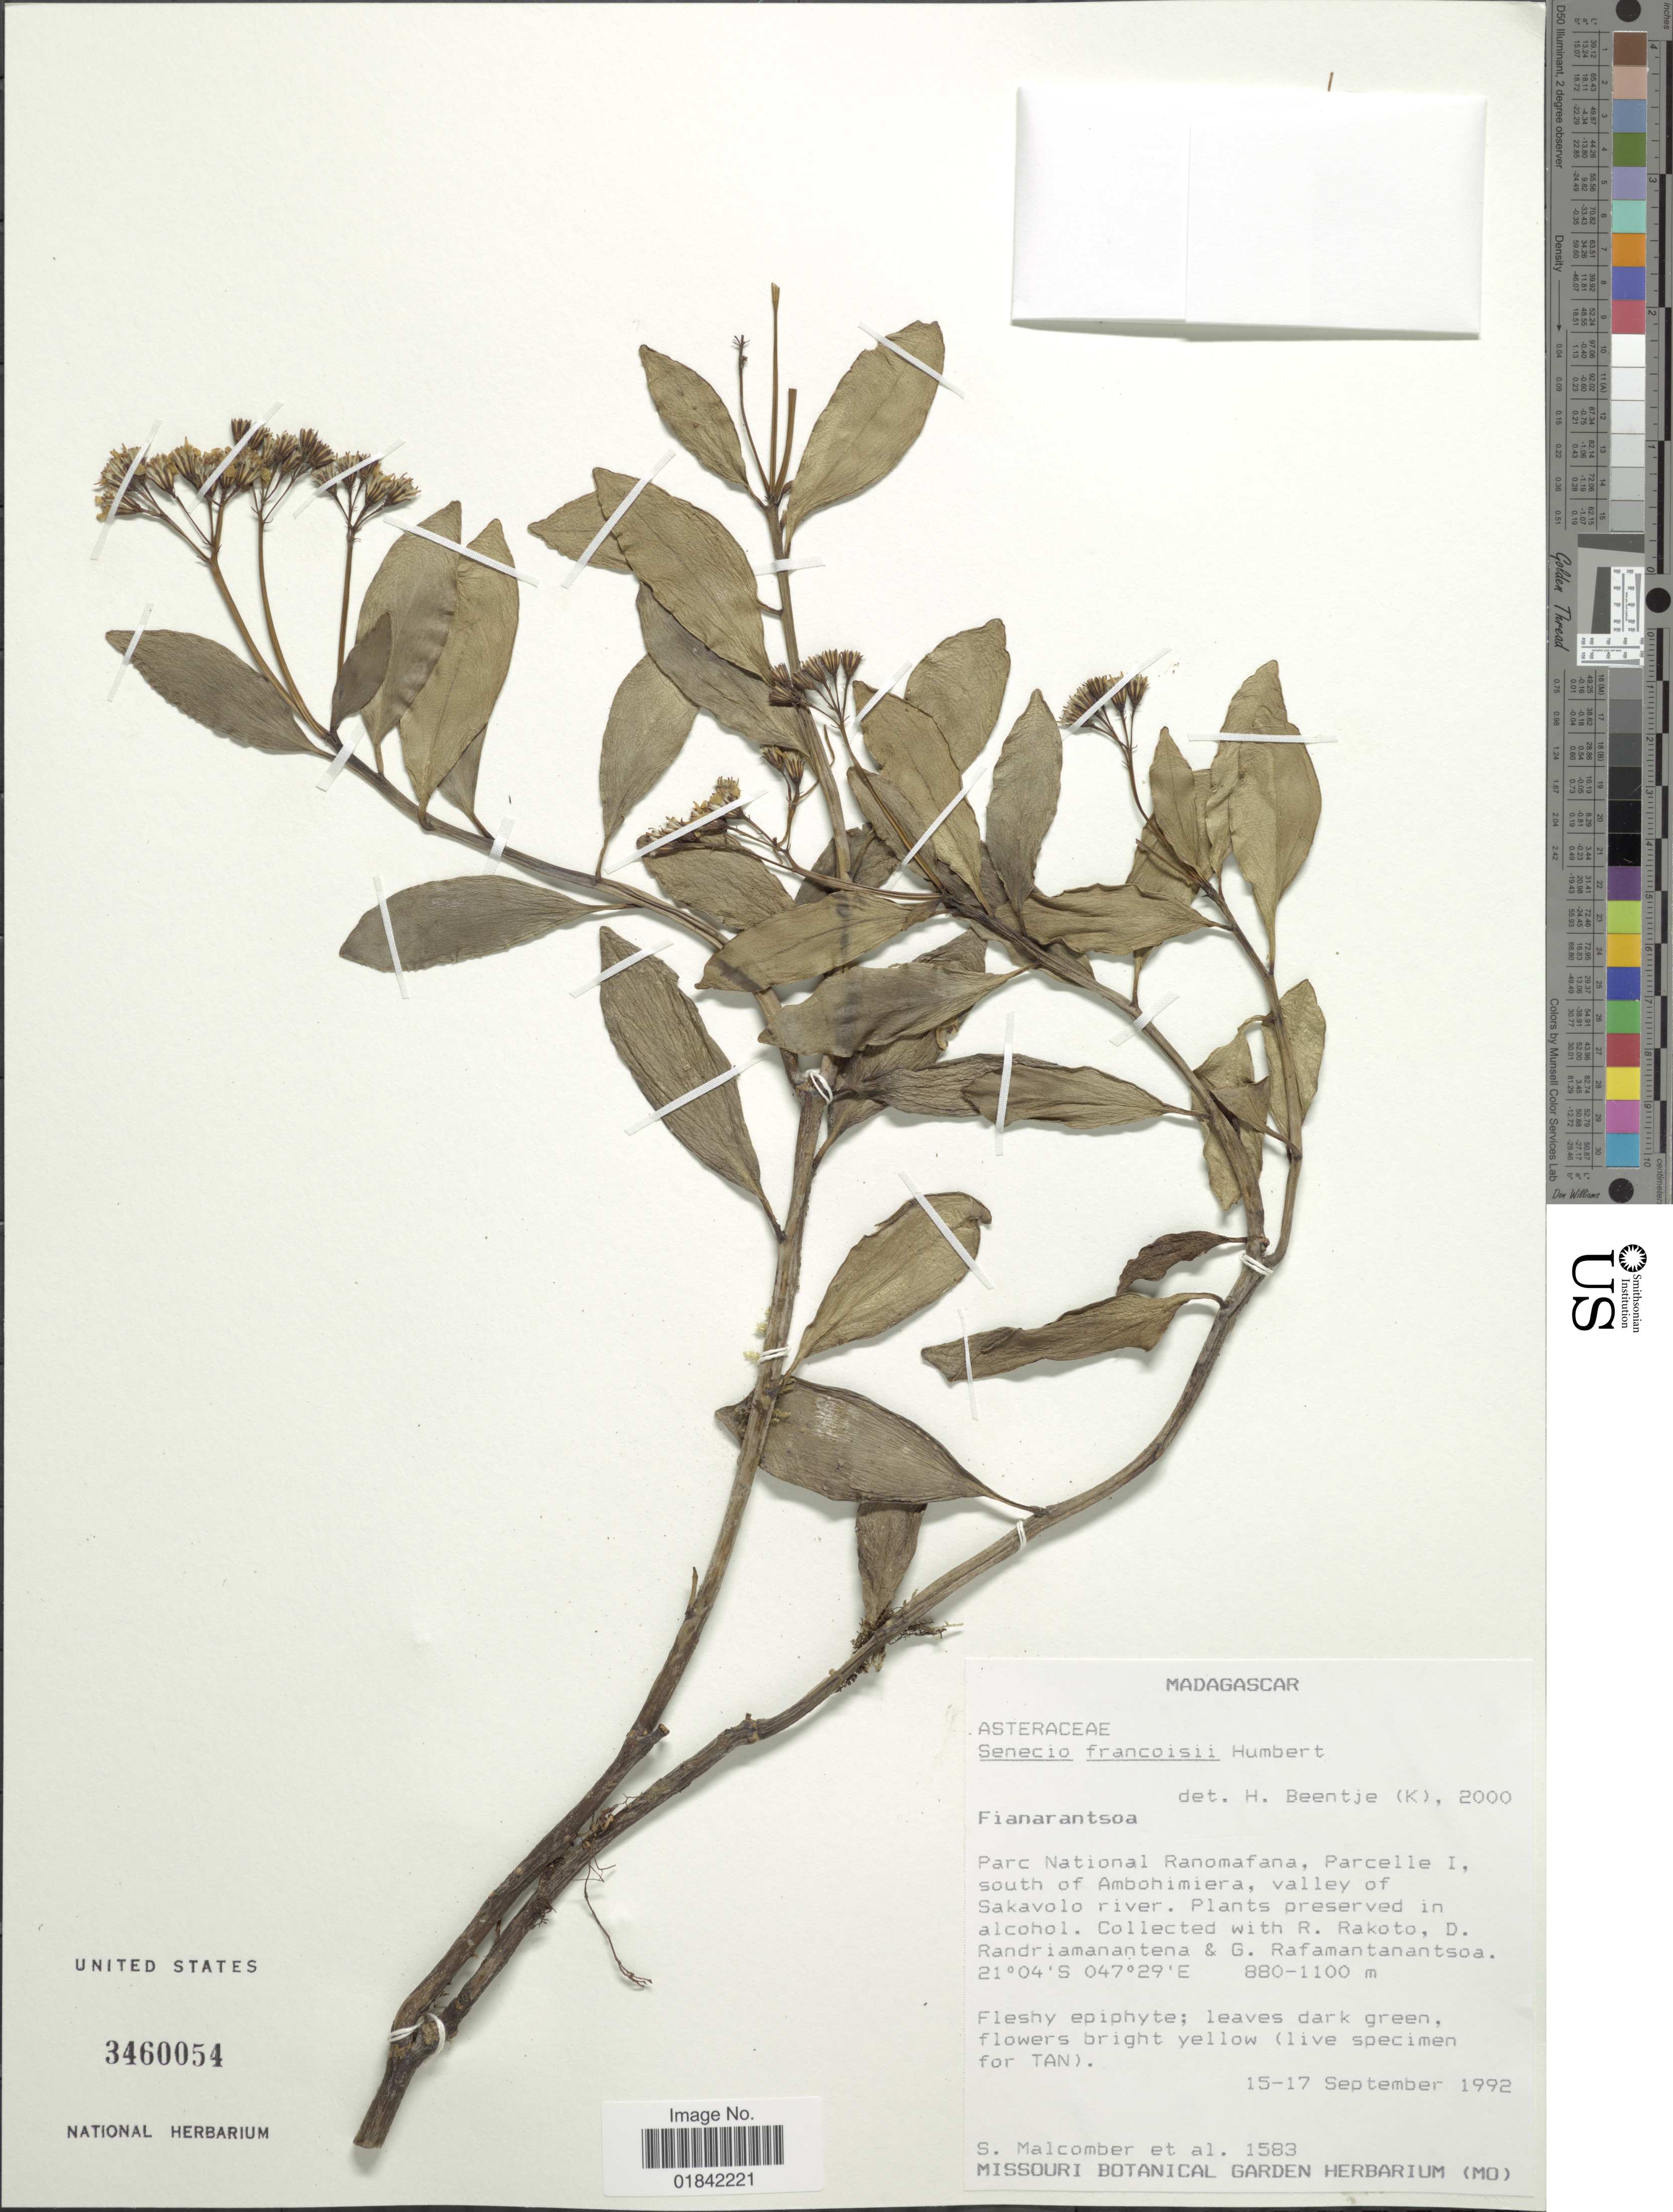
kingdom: Plantae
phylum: Tracheophyta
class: Magnoliopsida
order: Asterales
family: Asteraceae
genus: Senecio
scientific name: Senecio francoisii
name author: Humb.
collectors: S. T. Malcomber & et al.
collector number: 1583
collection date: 1992-09-15/1992-09-17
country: Madagascar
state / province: Vatovavy Fitovinany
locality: Parc National Ranomafana, Parcelle I, south of Ambohimiera, valley of Sakavolo river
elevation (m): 880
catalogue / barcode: US 3460054